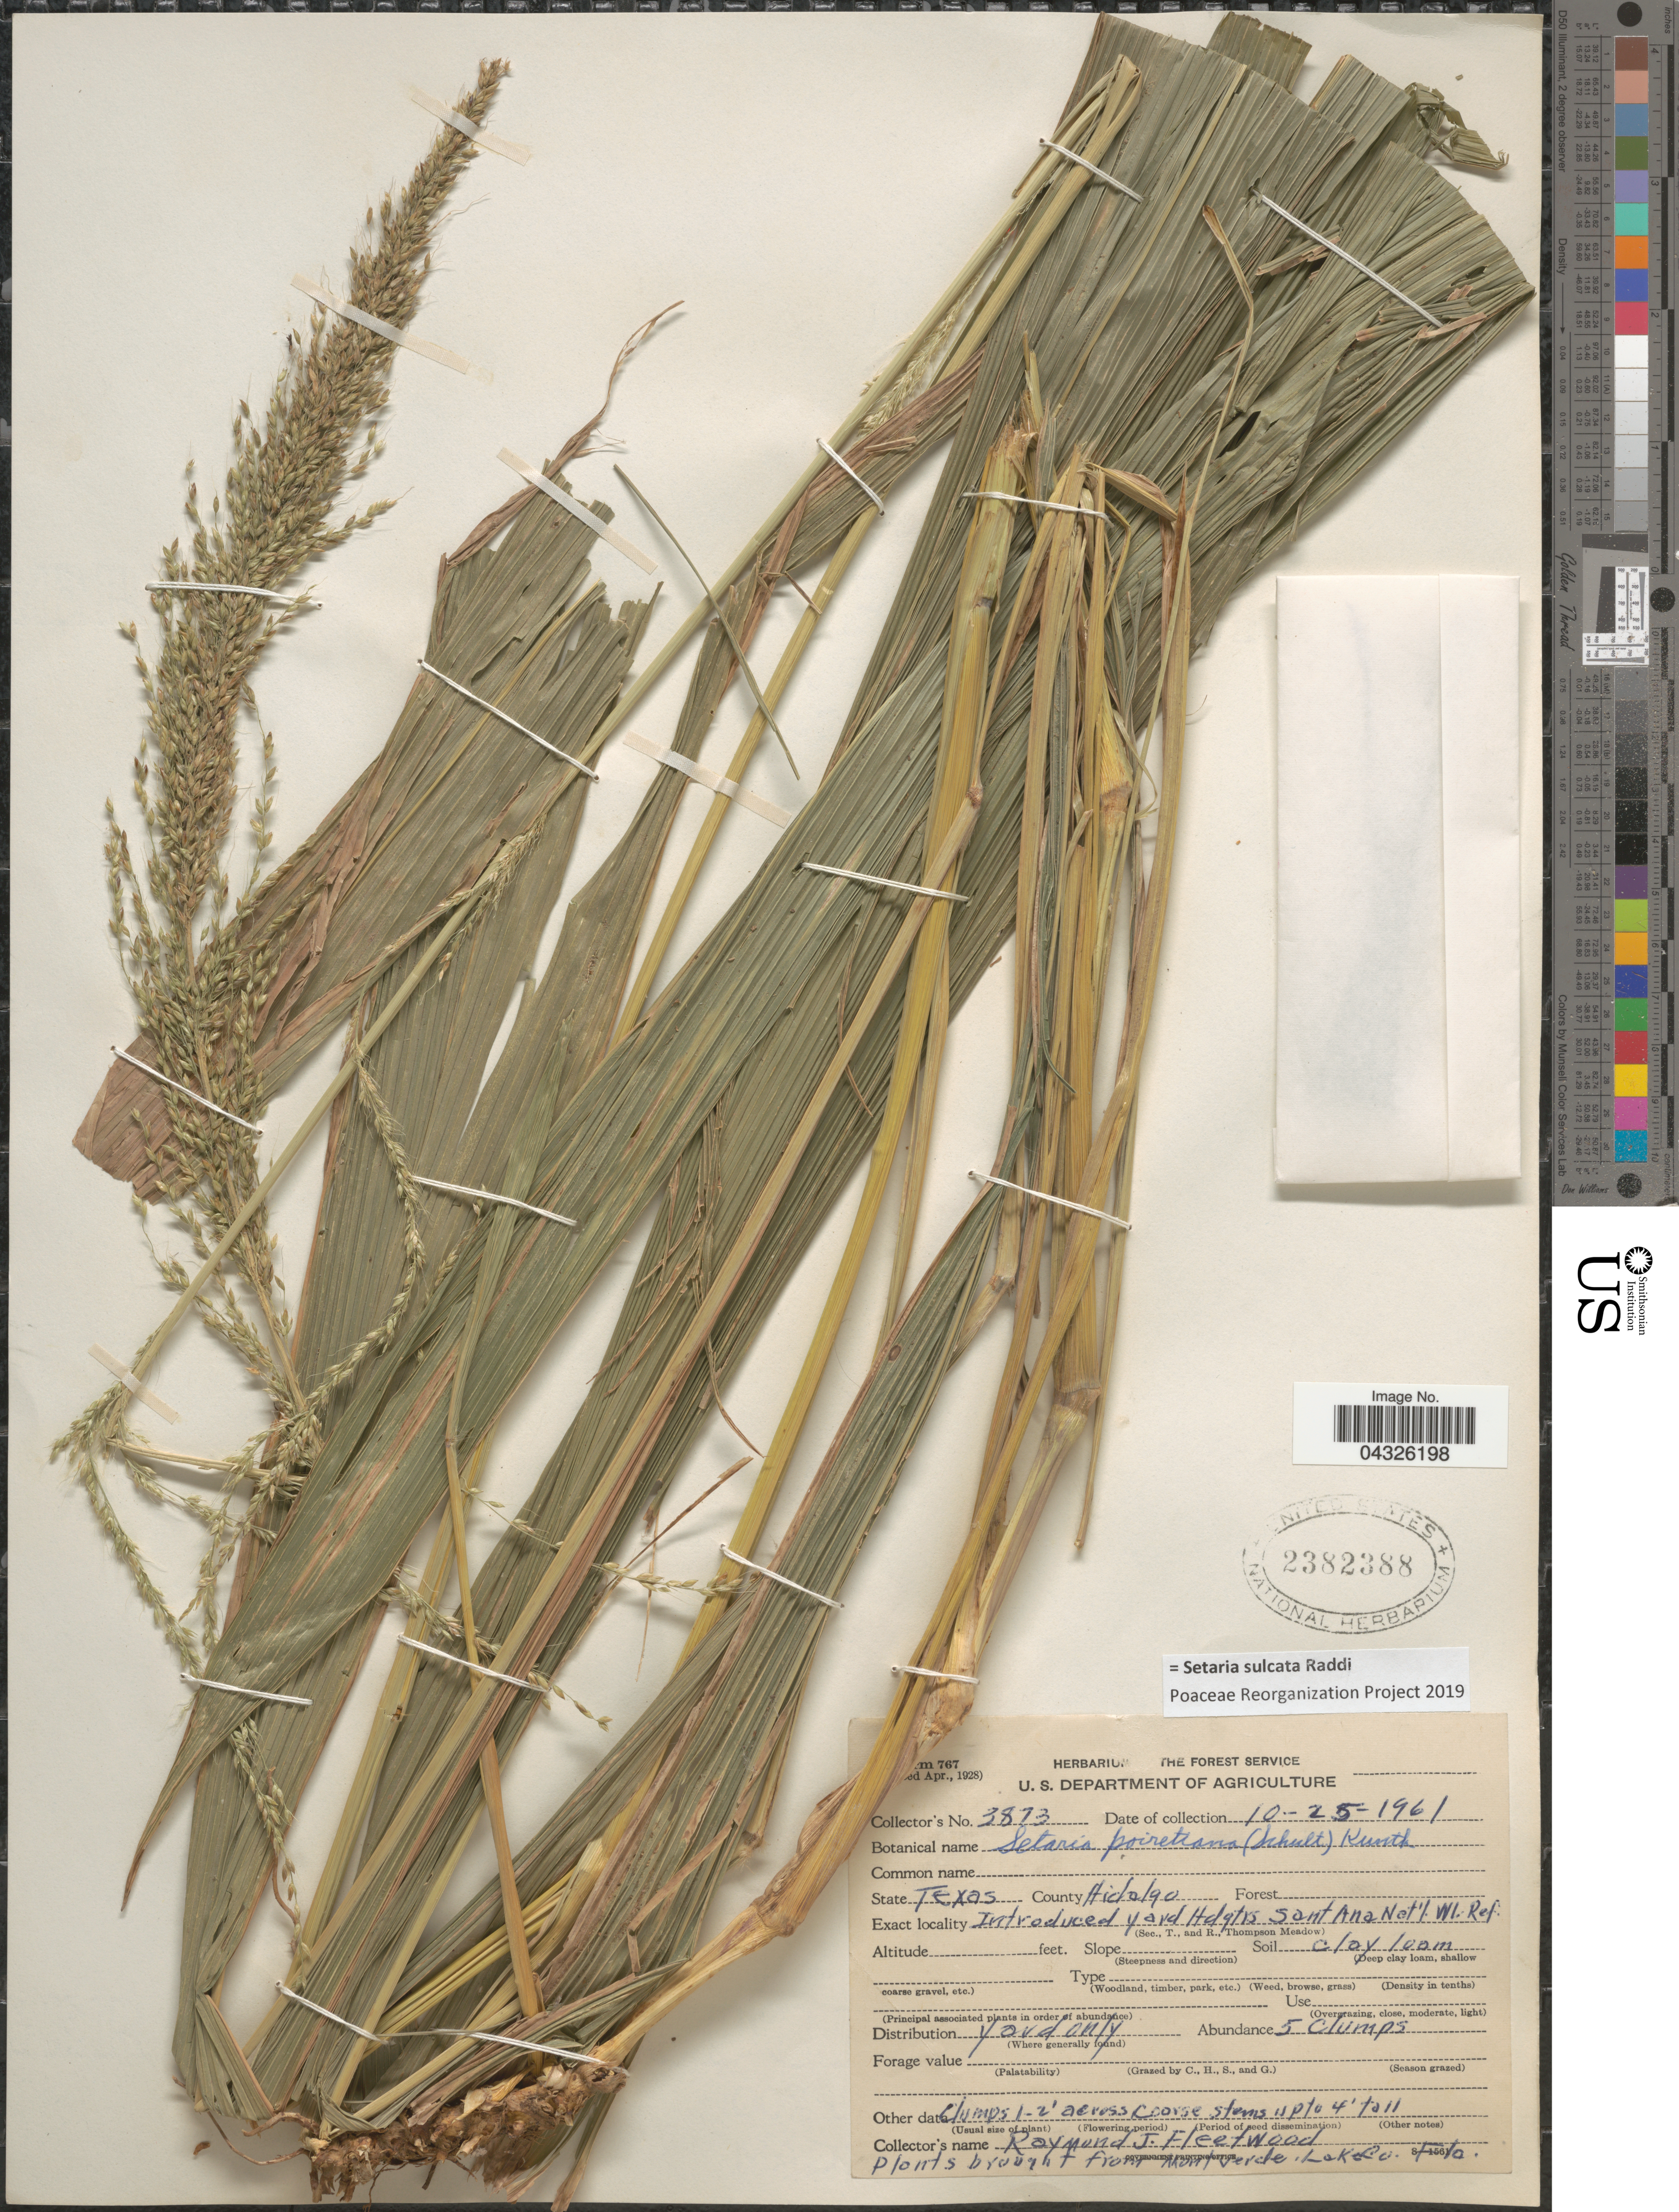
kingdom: Plantae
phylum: Tracheophyta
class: Liliopsida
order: Poales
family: Poaceae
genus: Setaria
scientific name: Setaria sulcata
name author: Raddi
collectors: R. J. Fleetwood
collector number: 3873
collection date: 1961-10-25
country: United States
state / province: Texas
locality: County Hidalgo.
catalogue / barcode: US 2382388